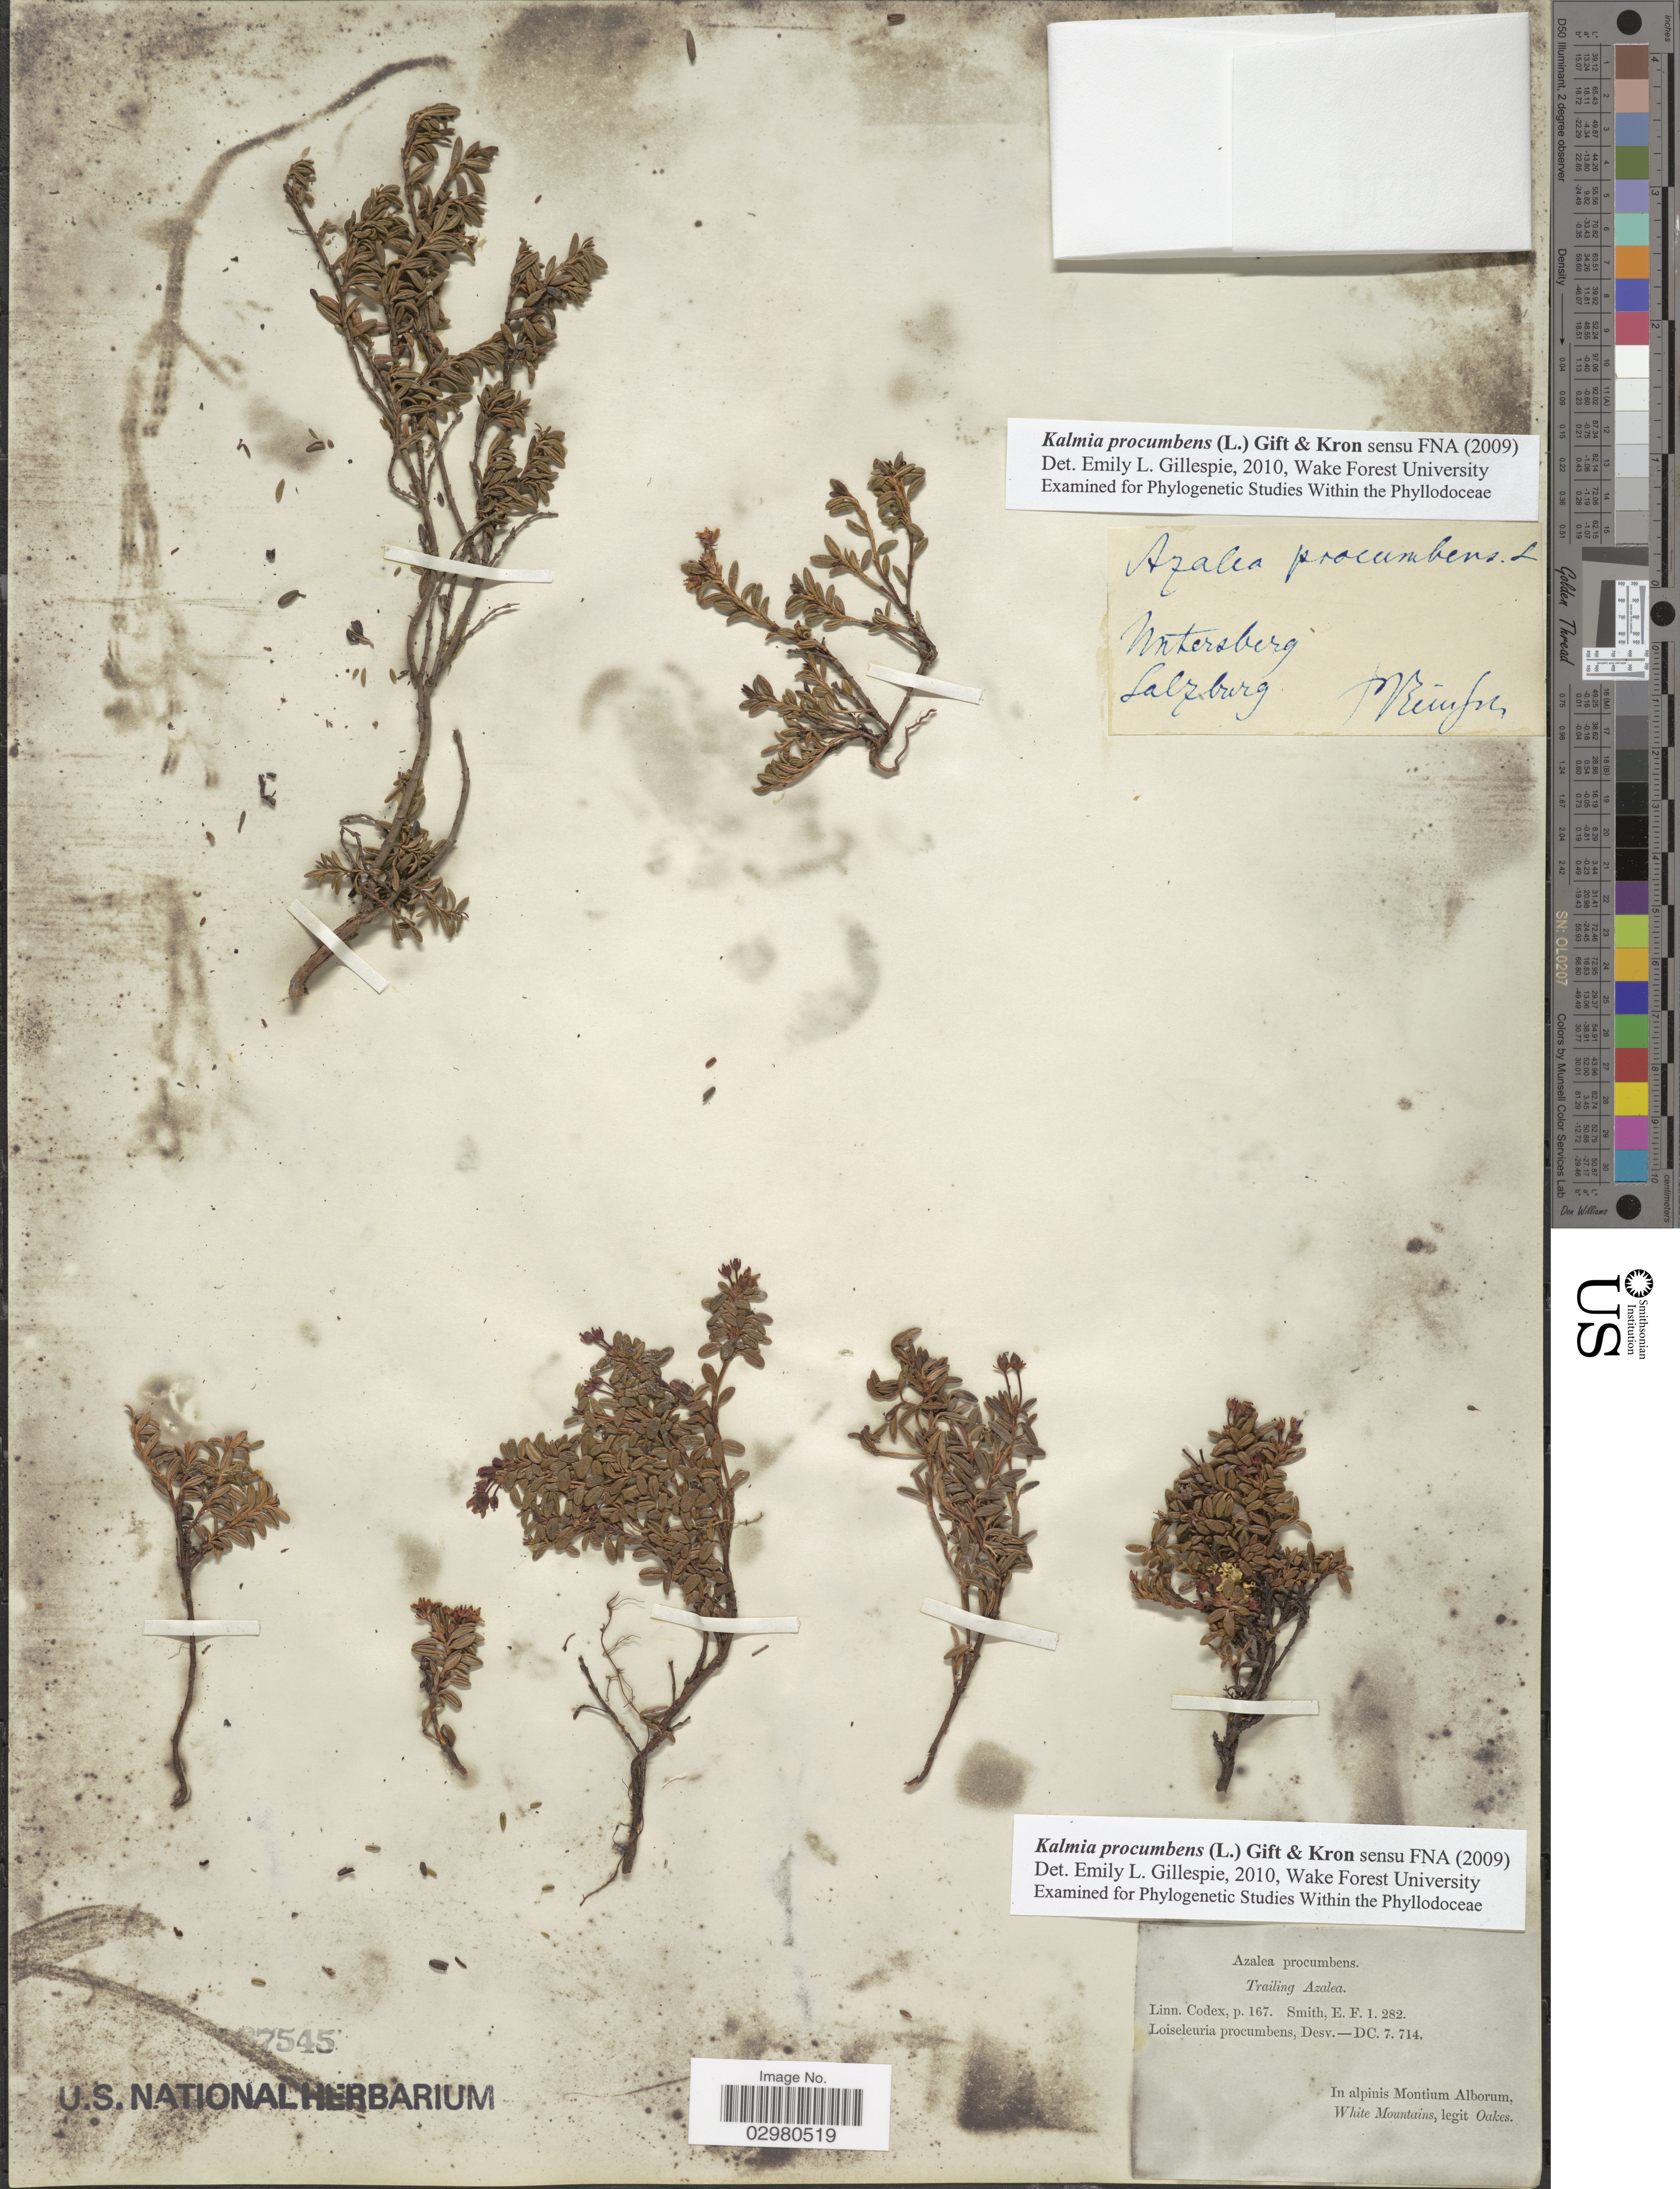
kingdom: Plantae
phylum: Tracheophyta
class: Magnoliopsida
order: Ericales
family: Ericaceae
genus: Loiseleuria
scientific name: Loiseleuria procumbens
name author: (L.) Desv.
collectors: -. Oakes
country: United States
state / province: New Hampshire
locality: In alpinis Montium Alborum, White Mountains.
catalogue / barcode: US 87545